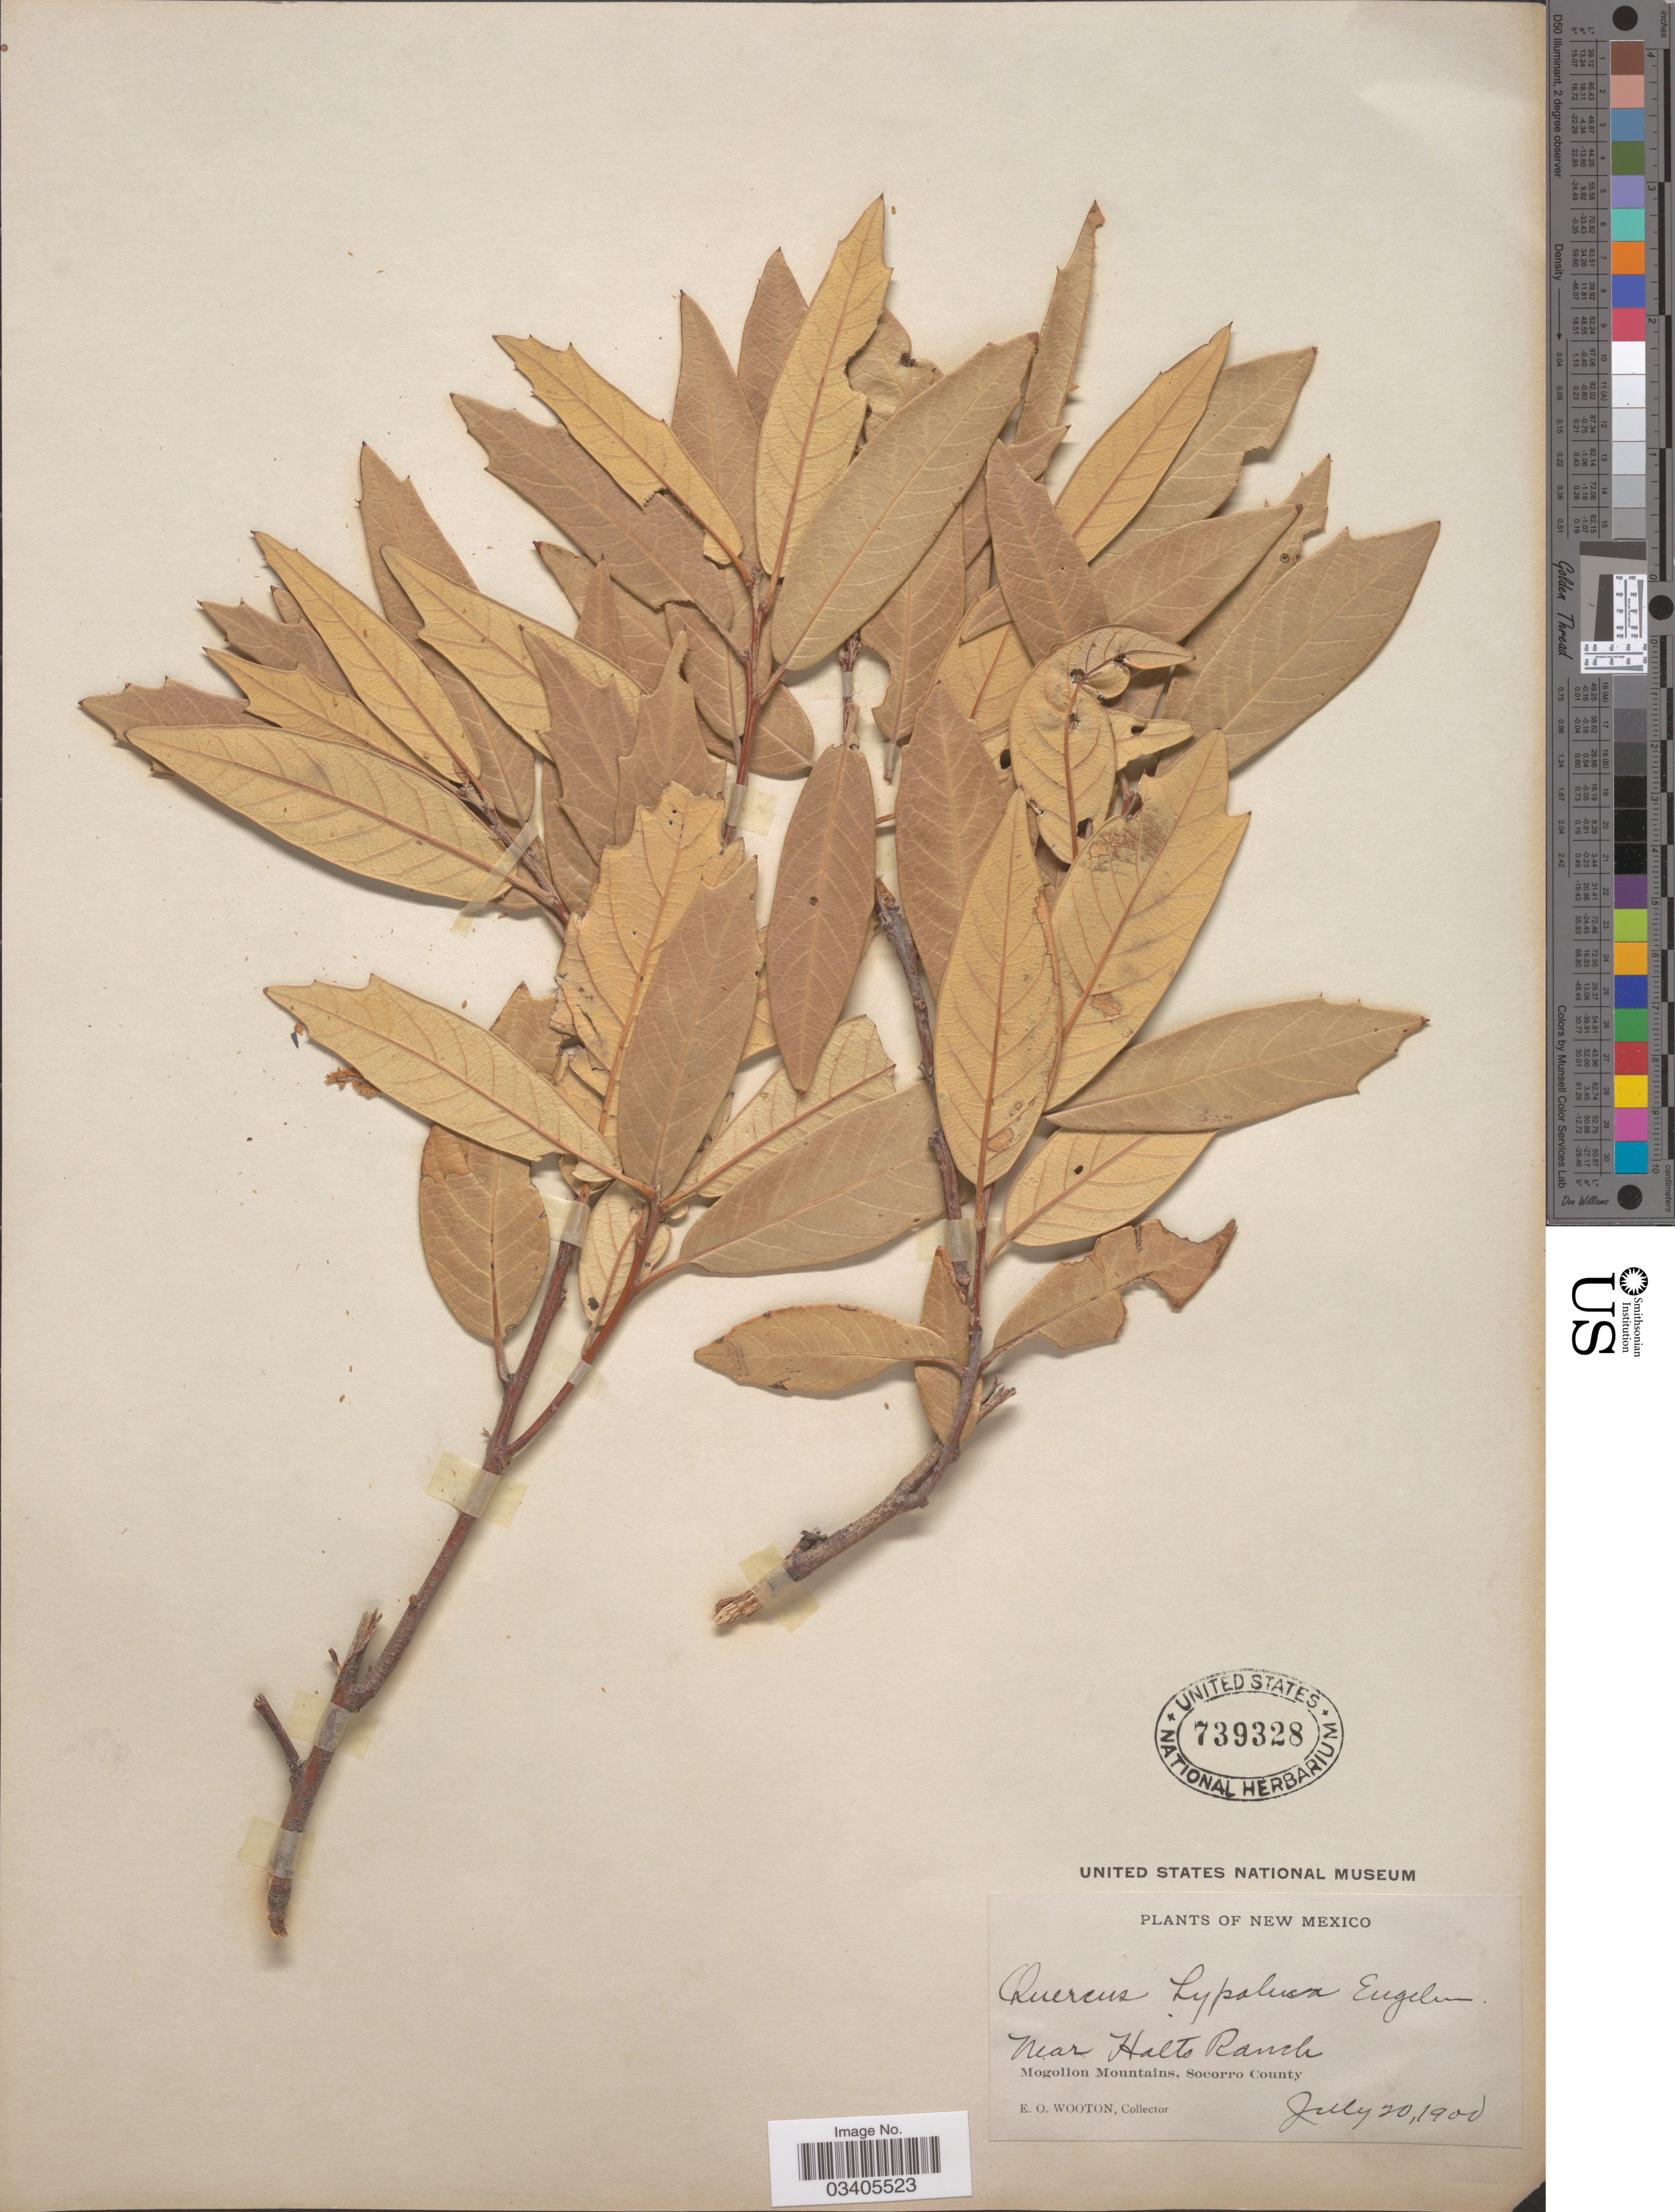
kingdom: Plantae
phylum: Tracheophyta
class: Magnoliopsida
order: Fagales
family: Fagaceae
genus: Quercus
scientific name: Quercus hypoleucoides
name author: A. Camus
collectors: E. O. Wooton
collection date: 1900-07-20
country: United States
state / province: New Mexico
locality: Near Halts Ranch. Mogollon Mountains, Socorro County.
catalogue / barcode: US 739328